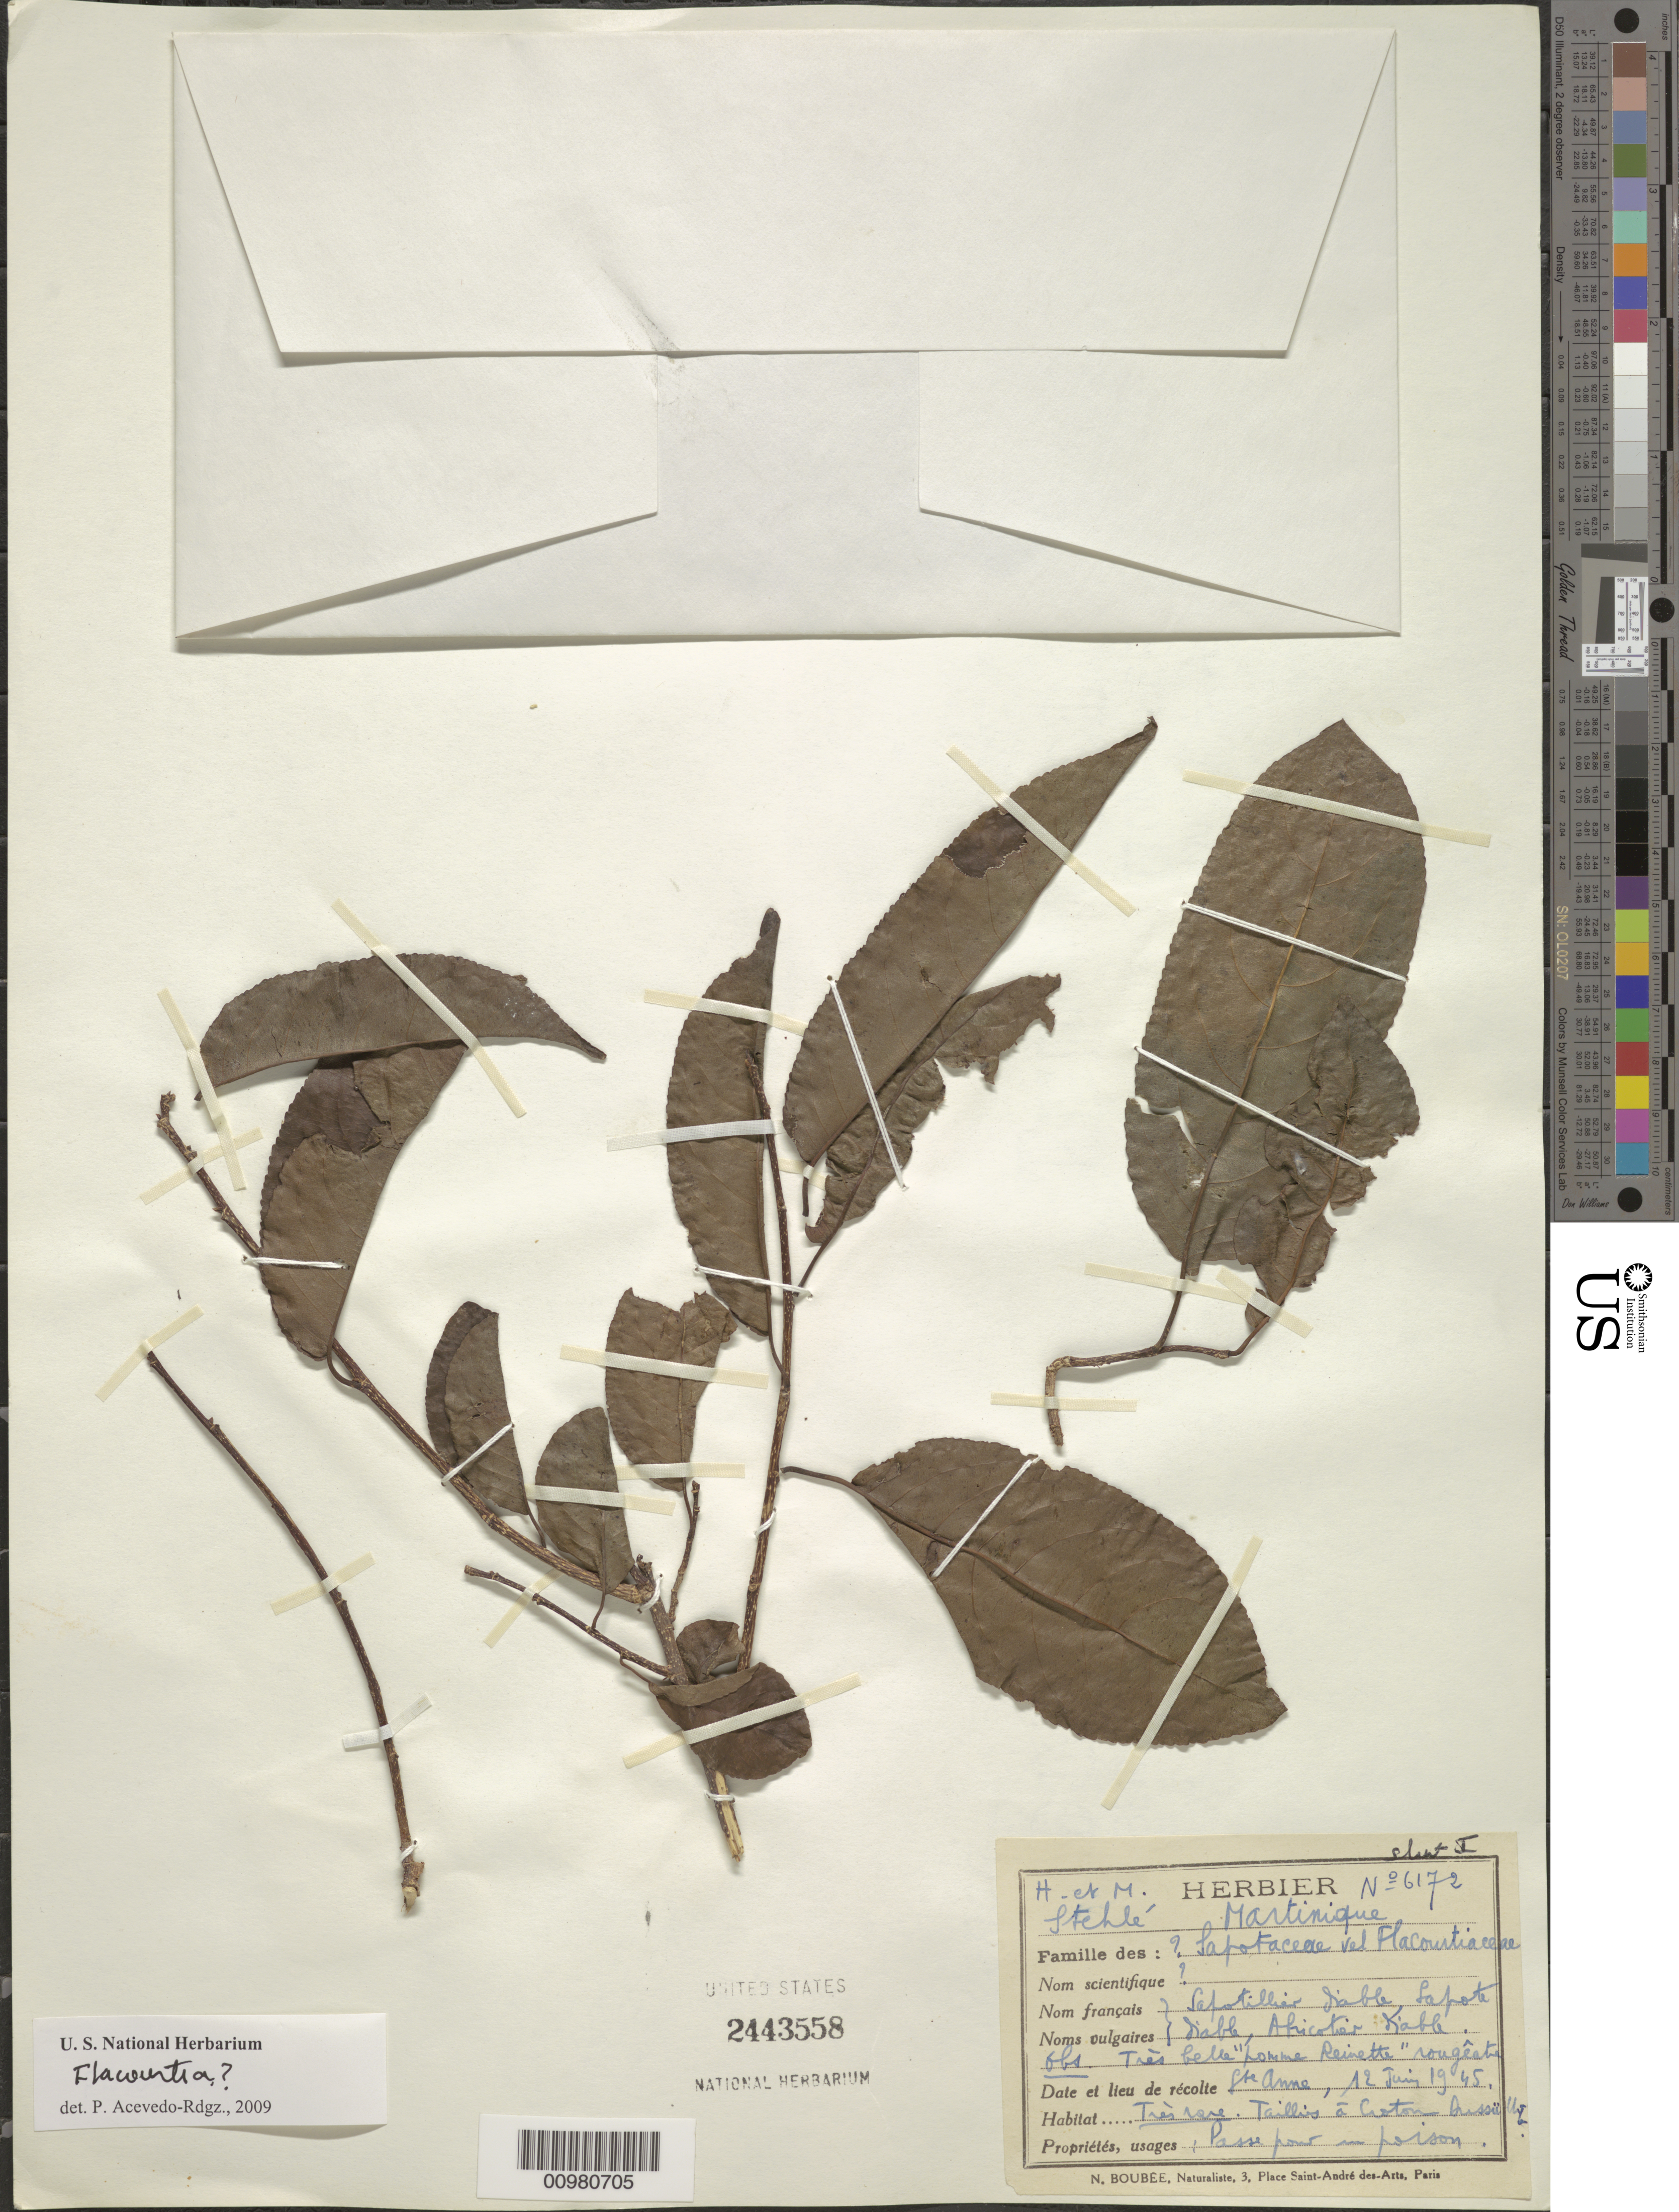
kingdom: Plantae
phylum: Tracheophyta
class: Magnoliopsida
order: Malpighiales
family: Salicaceae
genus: Flacourtia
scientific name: Flacourtia sp.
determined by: Acevedo-Rodríguez, P., (BOT), Smithsonian Institution - National Museum of Natural History (UNITED STATES)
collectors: H. Stehlé & M. Stehlé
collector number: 6172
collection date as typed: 12 Jun 1945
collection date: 1945-06-12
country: Martinique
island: Martinique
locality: St. Anne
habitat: Très rare. Taillies à Croton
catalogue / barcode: US 2443558